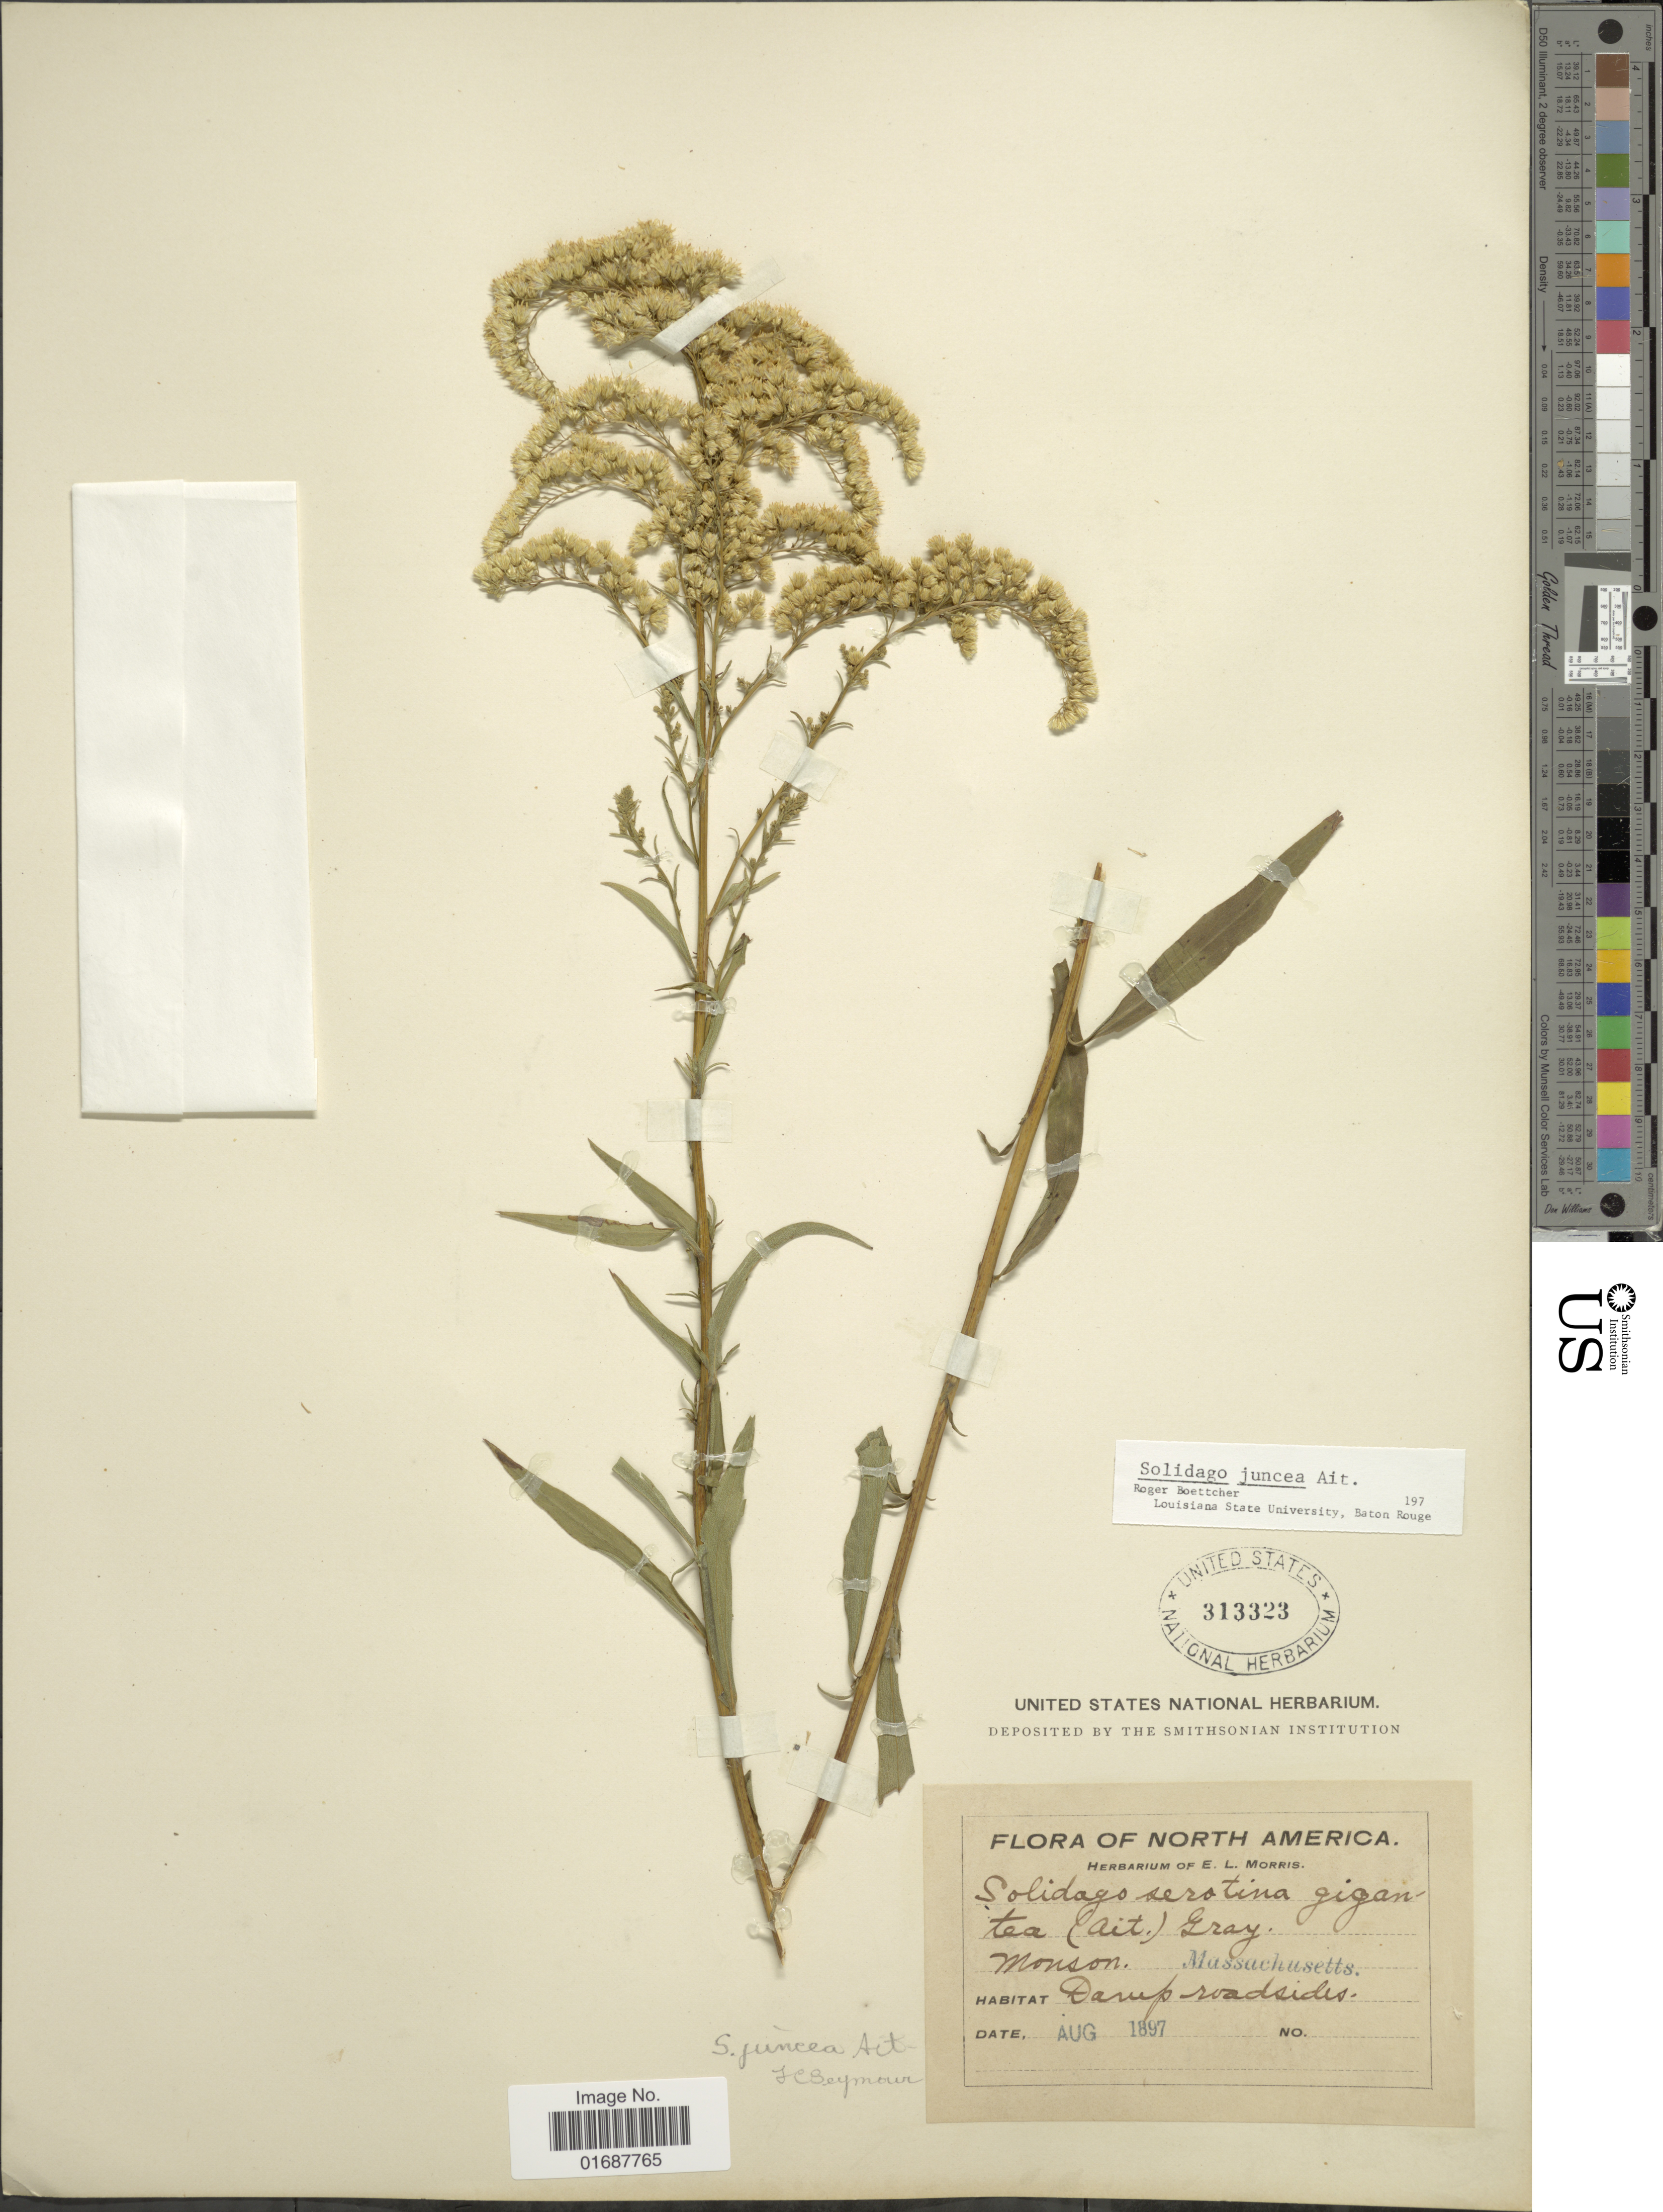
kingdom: Plantae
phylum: Tracheophyta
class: Magnoliopsida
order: Asterales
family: Asteraceae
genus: Solidago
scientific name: Solidago juncea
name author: Aiton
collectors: ex herb. E.L. Morris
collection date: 1897-08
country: United States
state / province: Massachusetts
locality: Monson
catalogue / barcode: US 313323